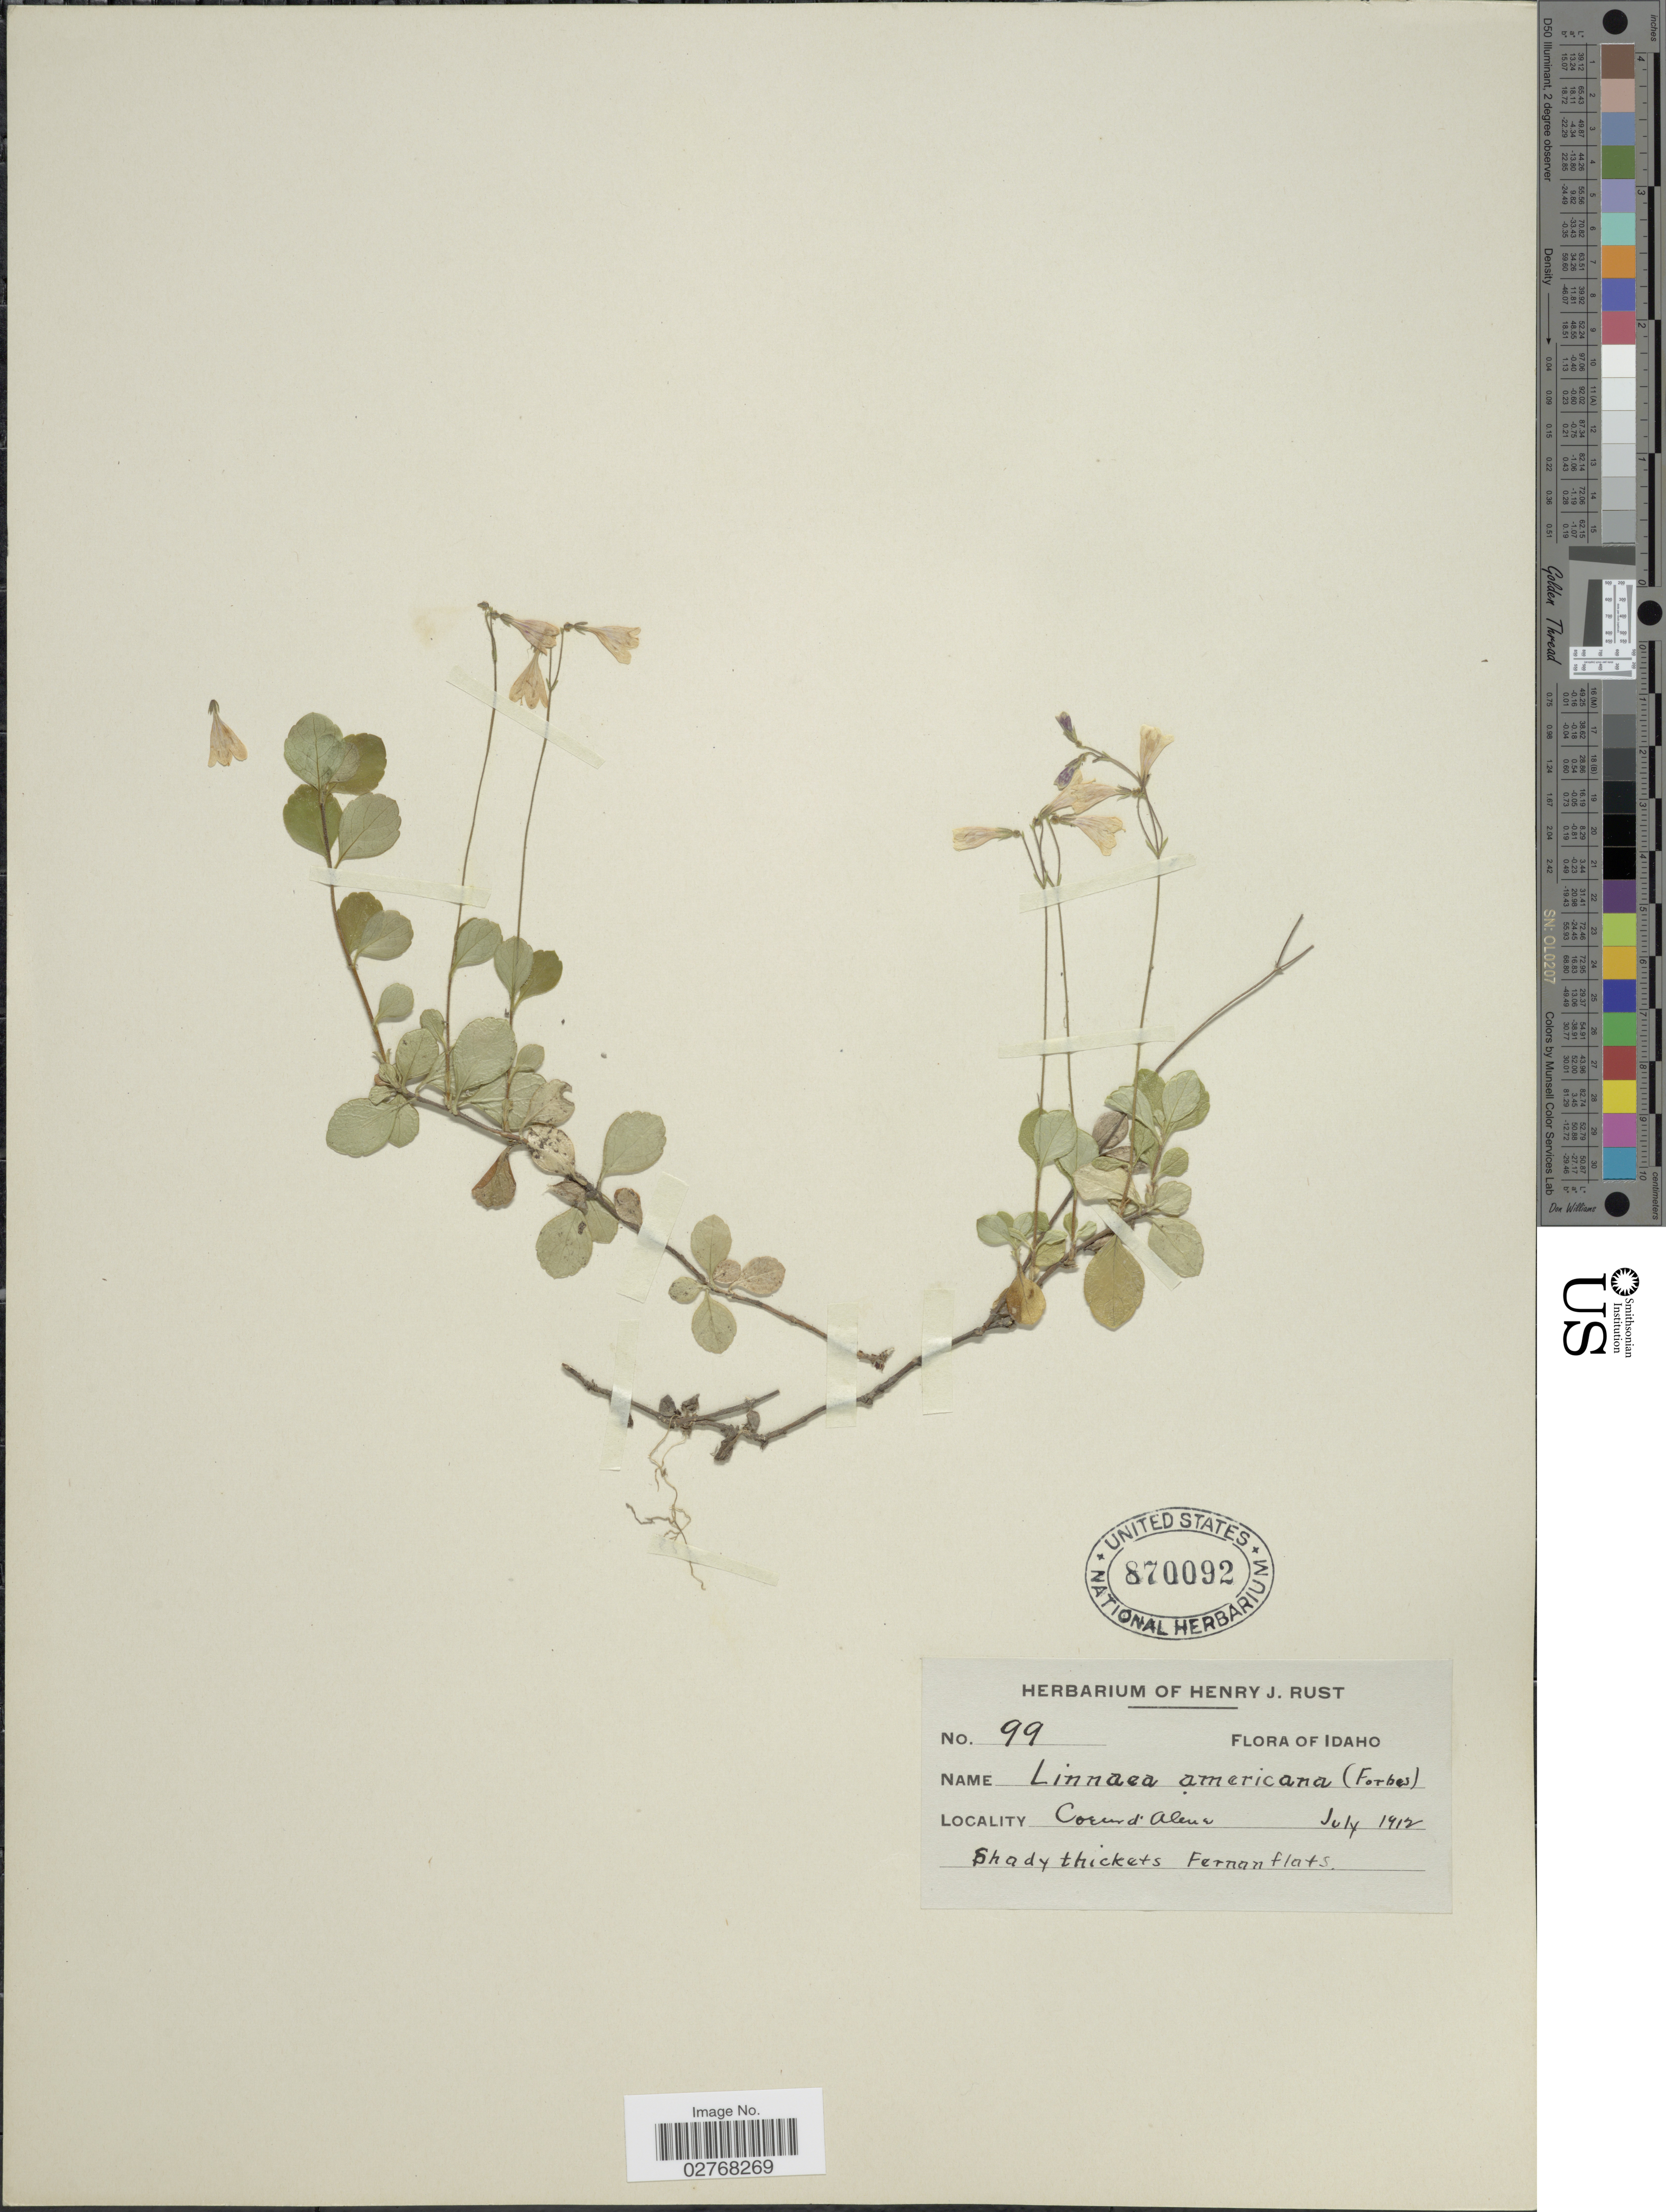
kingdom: Plantae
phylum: Tracheophyta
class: Magnoliopsida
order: Dipsacales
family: Caprifoliaceae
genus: Linnaea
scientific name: Linnaea borealis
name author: L.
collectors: ex herb. Henry J. Rust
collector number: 99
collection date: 1912-07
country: United States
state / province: Idaho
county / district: Kootenai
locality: Coeur d' Alene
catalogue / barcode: US 870092